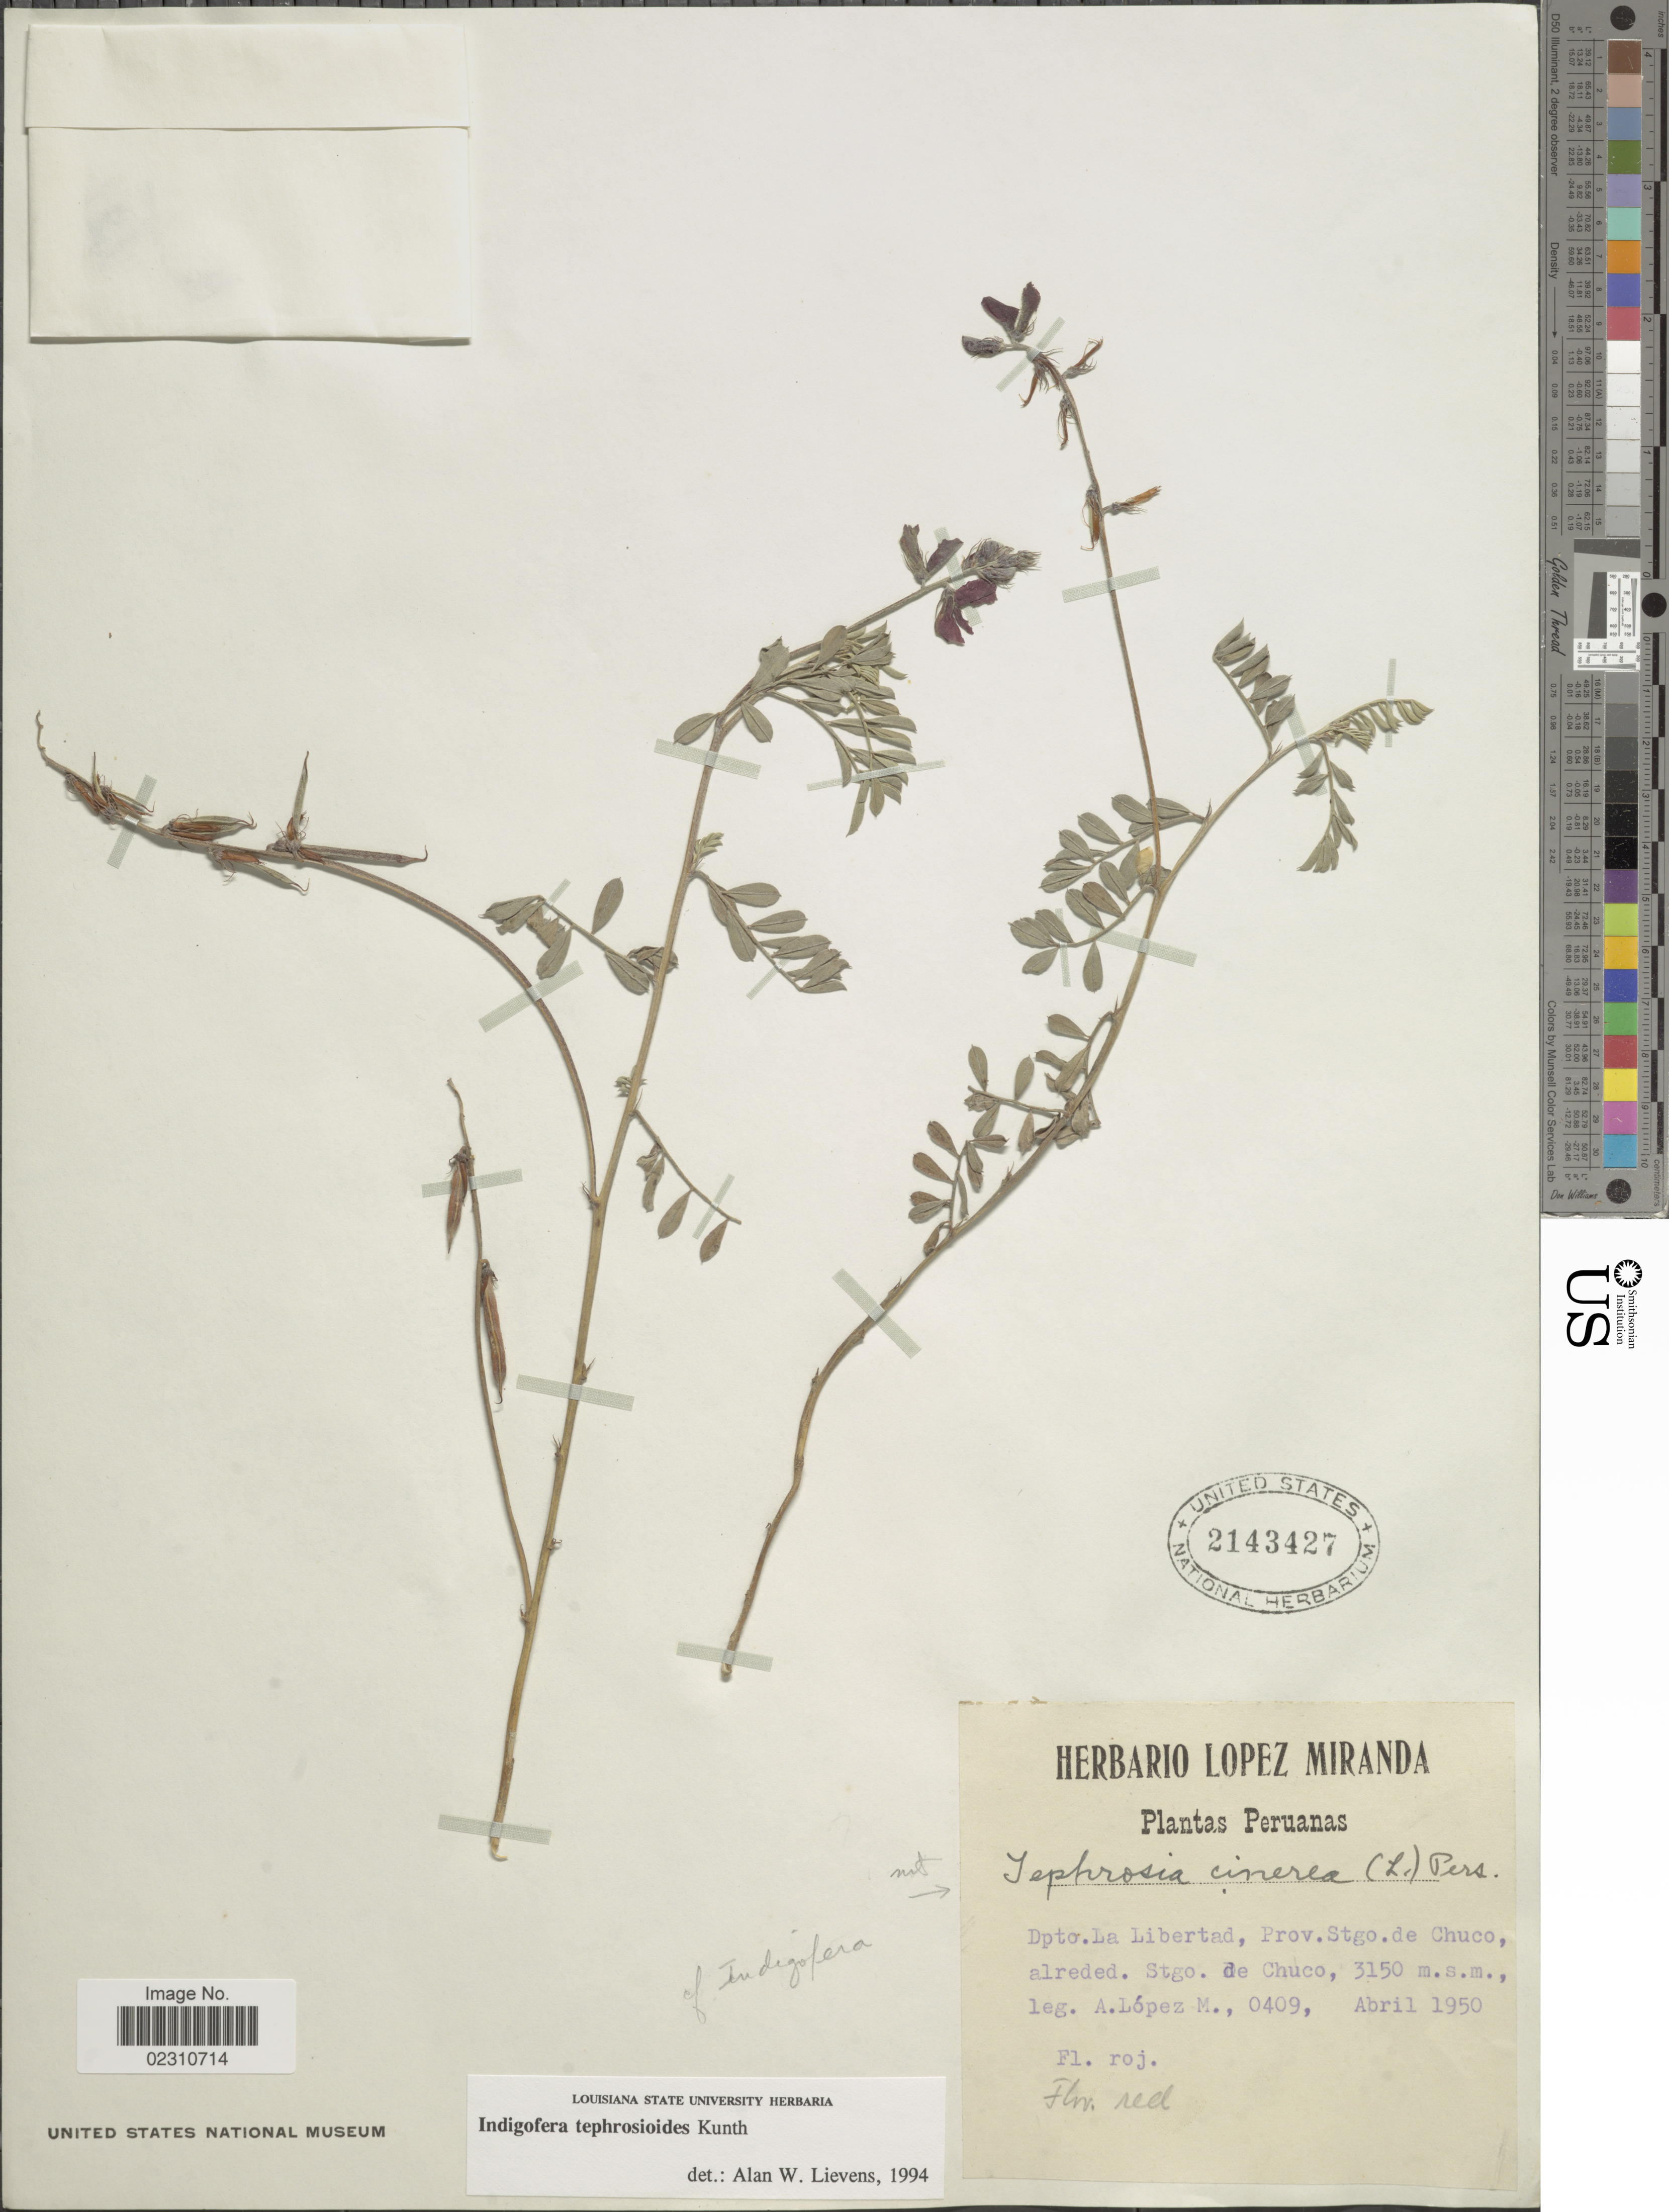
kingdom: Plantae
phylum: Tracheophyta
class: Magnoliopsida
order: Fabales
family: Fabaceae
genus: Indigofera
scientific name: Indigofera tephrosioides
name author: Kunth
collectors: A. López M.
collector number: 0409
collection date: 1950-04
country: Peru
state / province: La Libertad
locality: Dpto. La Libertad, Prov. Stgo. de Chuco, alreded. Stgo. de Chuco.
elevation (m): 3150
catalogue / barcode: US 2143427